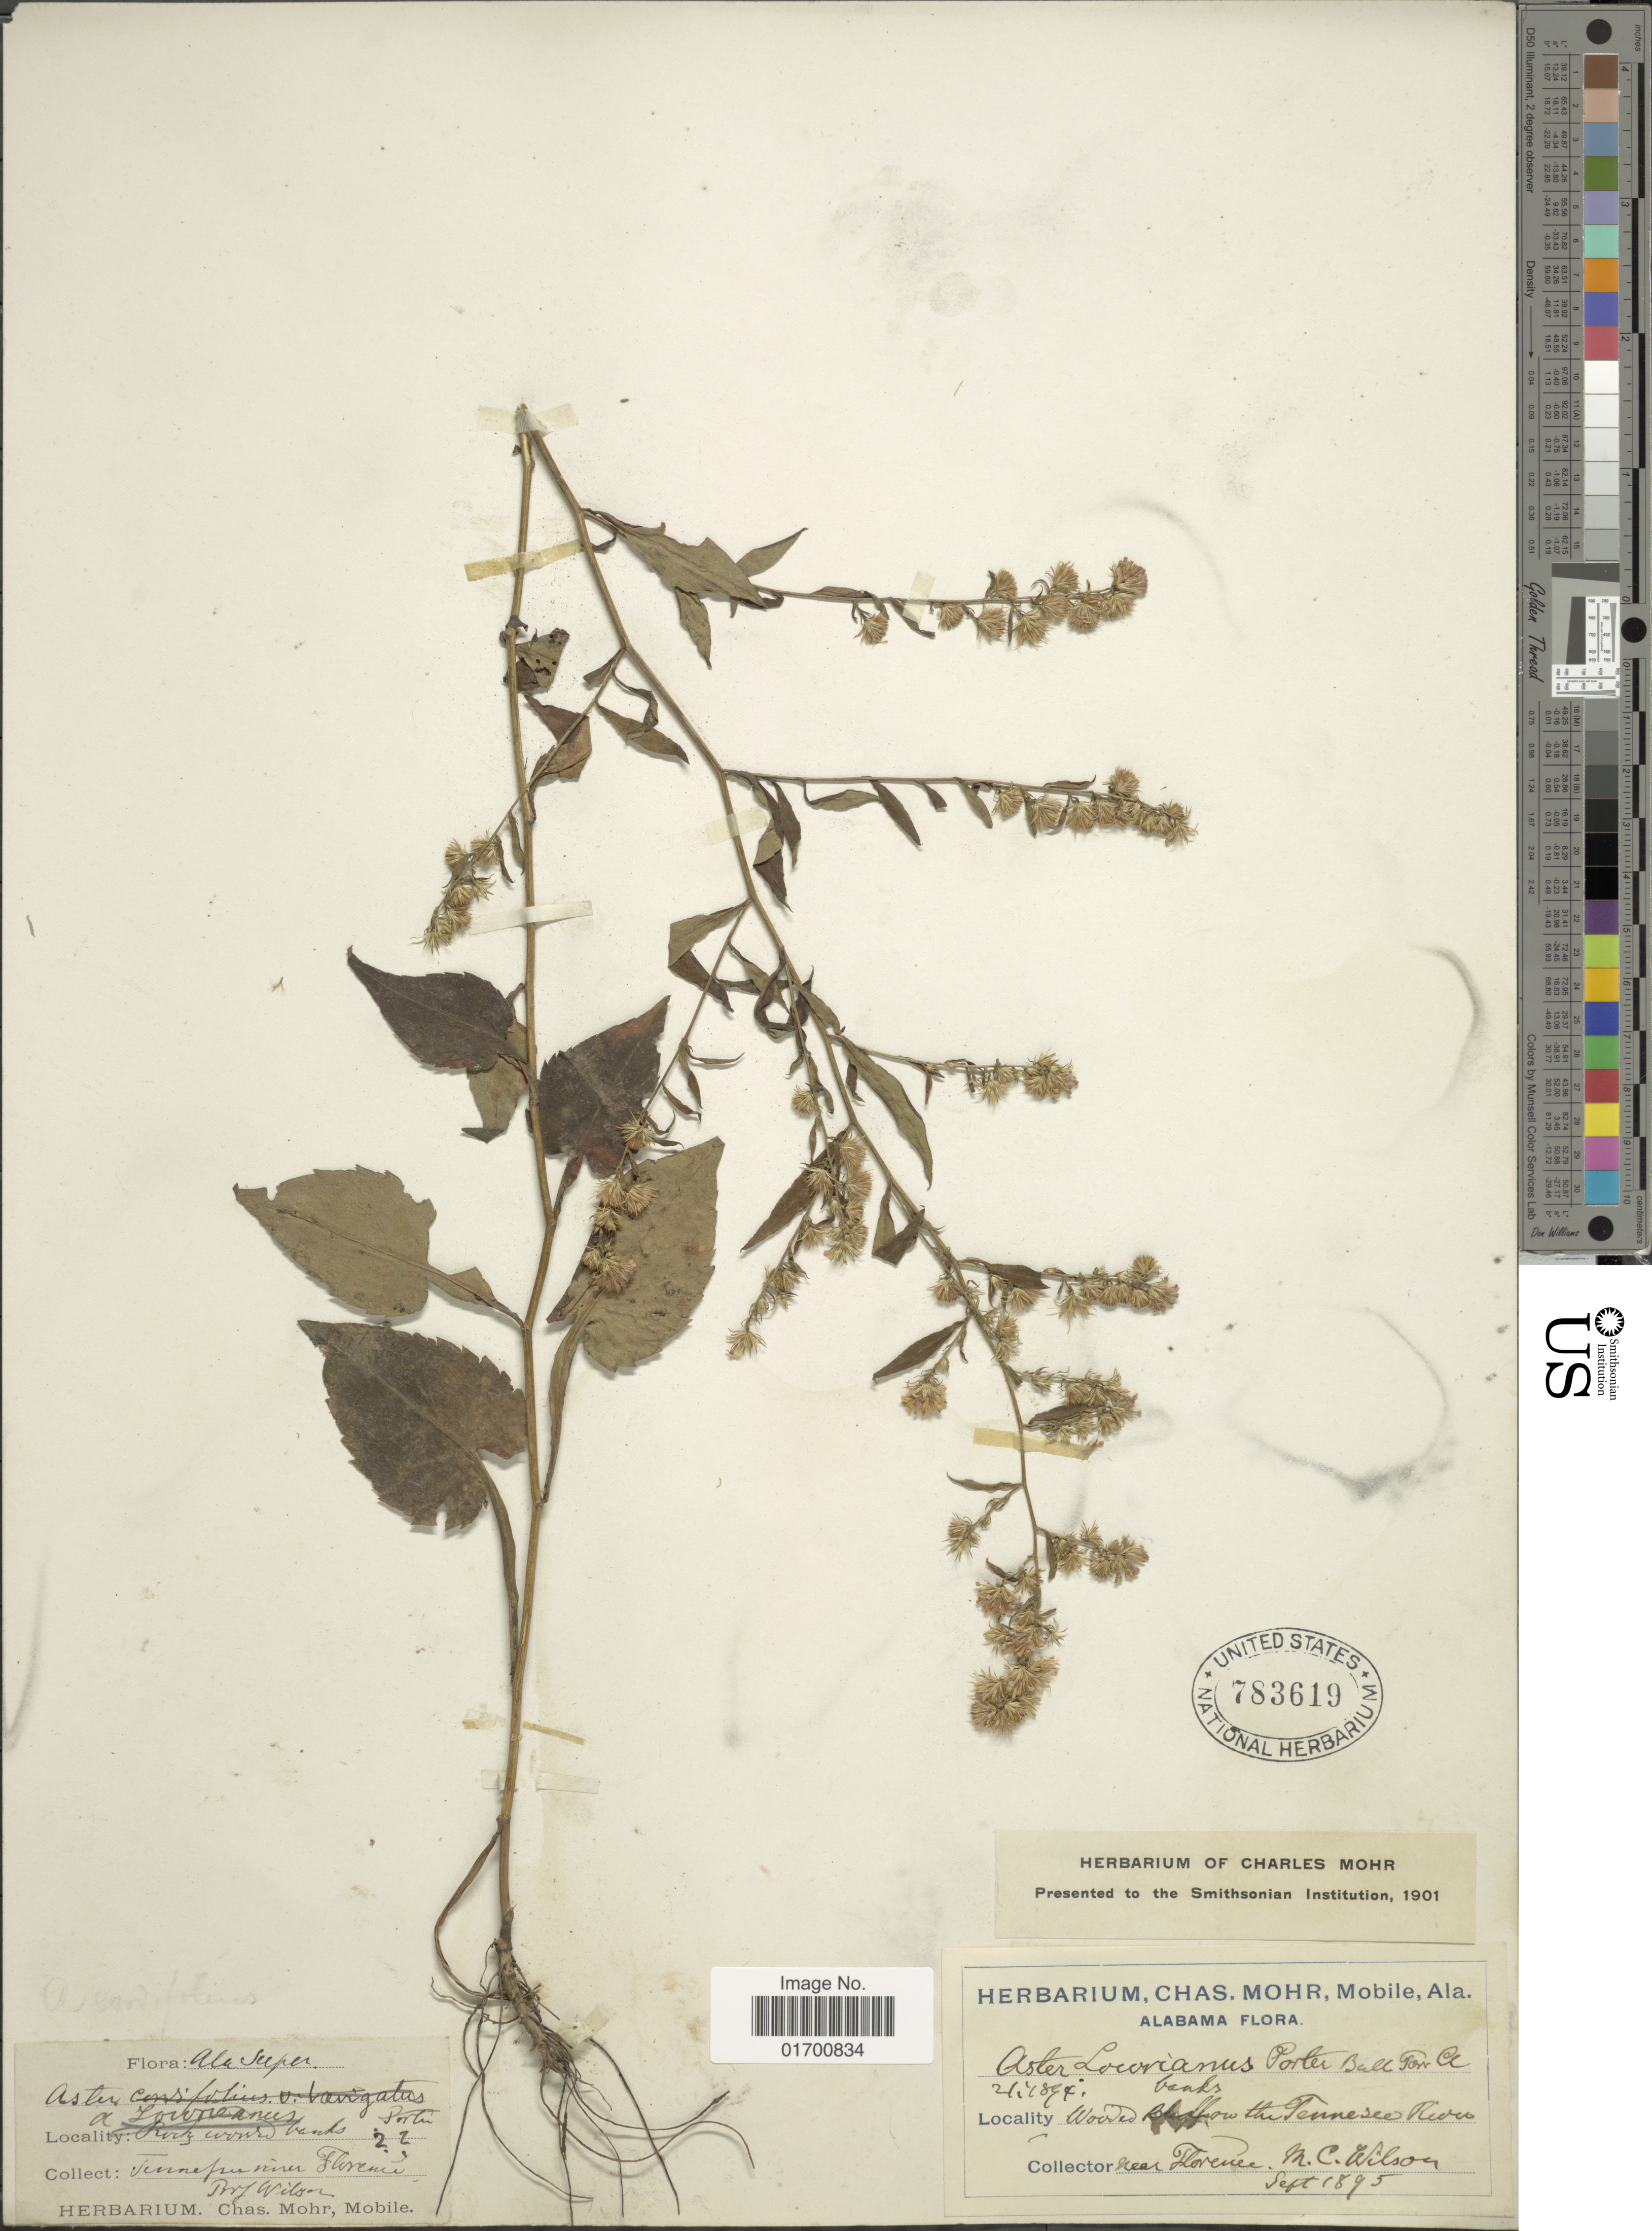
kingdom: Plantae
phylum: Tracheophyta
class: Magnoliopsida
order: Asterales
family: Asteraceae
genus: Symphyotrichum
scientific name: Symphyotrichum lowrieanum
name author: (Porter) G.L. Nesom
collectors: M. C. Wilson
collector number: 22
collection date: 1895-09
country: United States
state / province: Alabama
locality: Wooded banks on the Tennessee River, near Florence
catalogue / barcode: US 783619